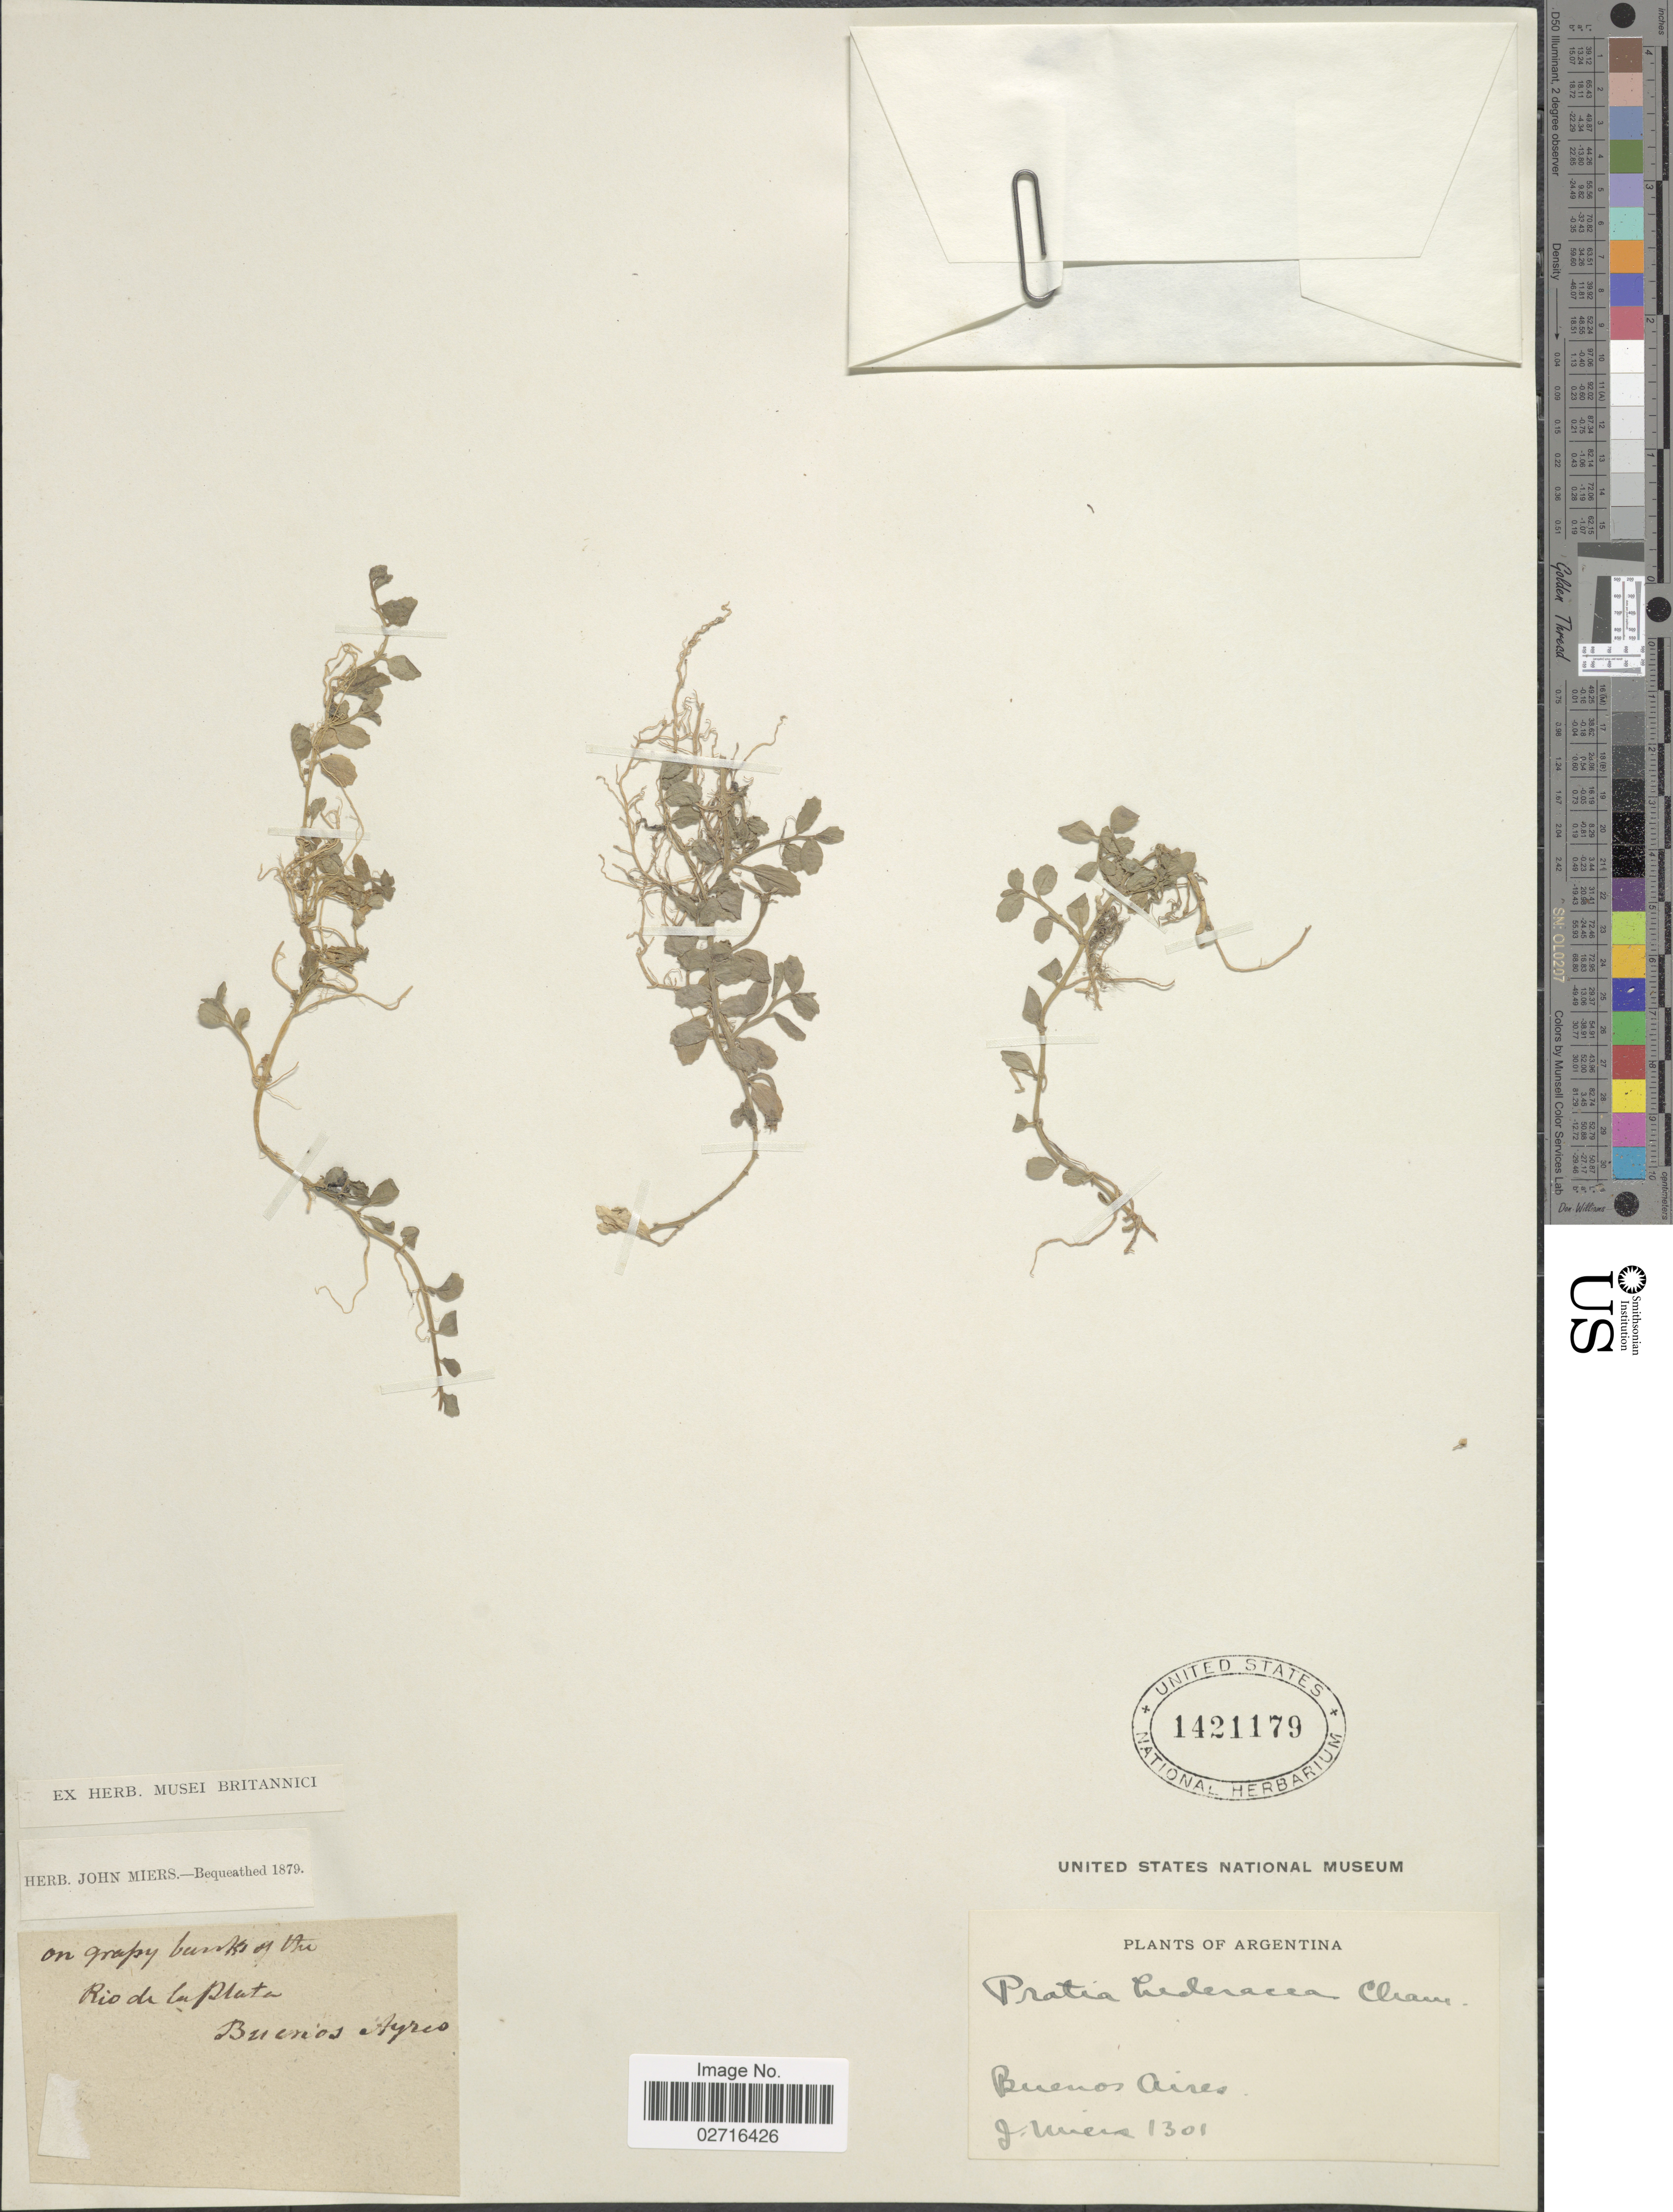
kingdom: Plantae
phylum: Tracheophyta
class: Magnoliopsida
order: Asterales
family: Campanulaceae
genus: Pratia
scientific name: Pratia hederacea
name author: (Cham.) G. Don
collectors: J. Miers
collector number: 1301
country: Argentina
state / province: Buenos Aires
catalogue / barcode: US 1421179